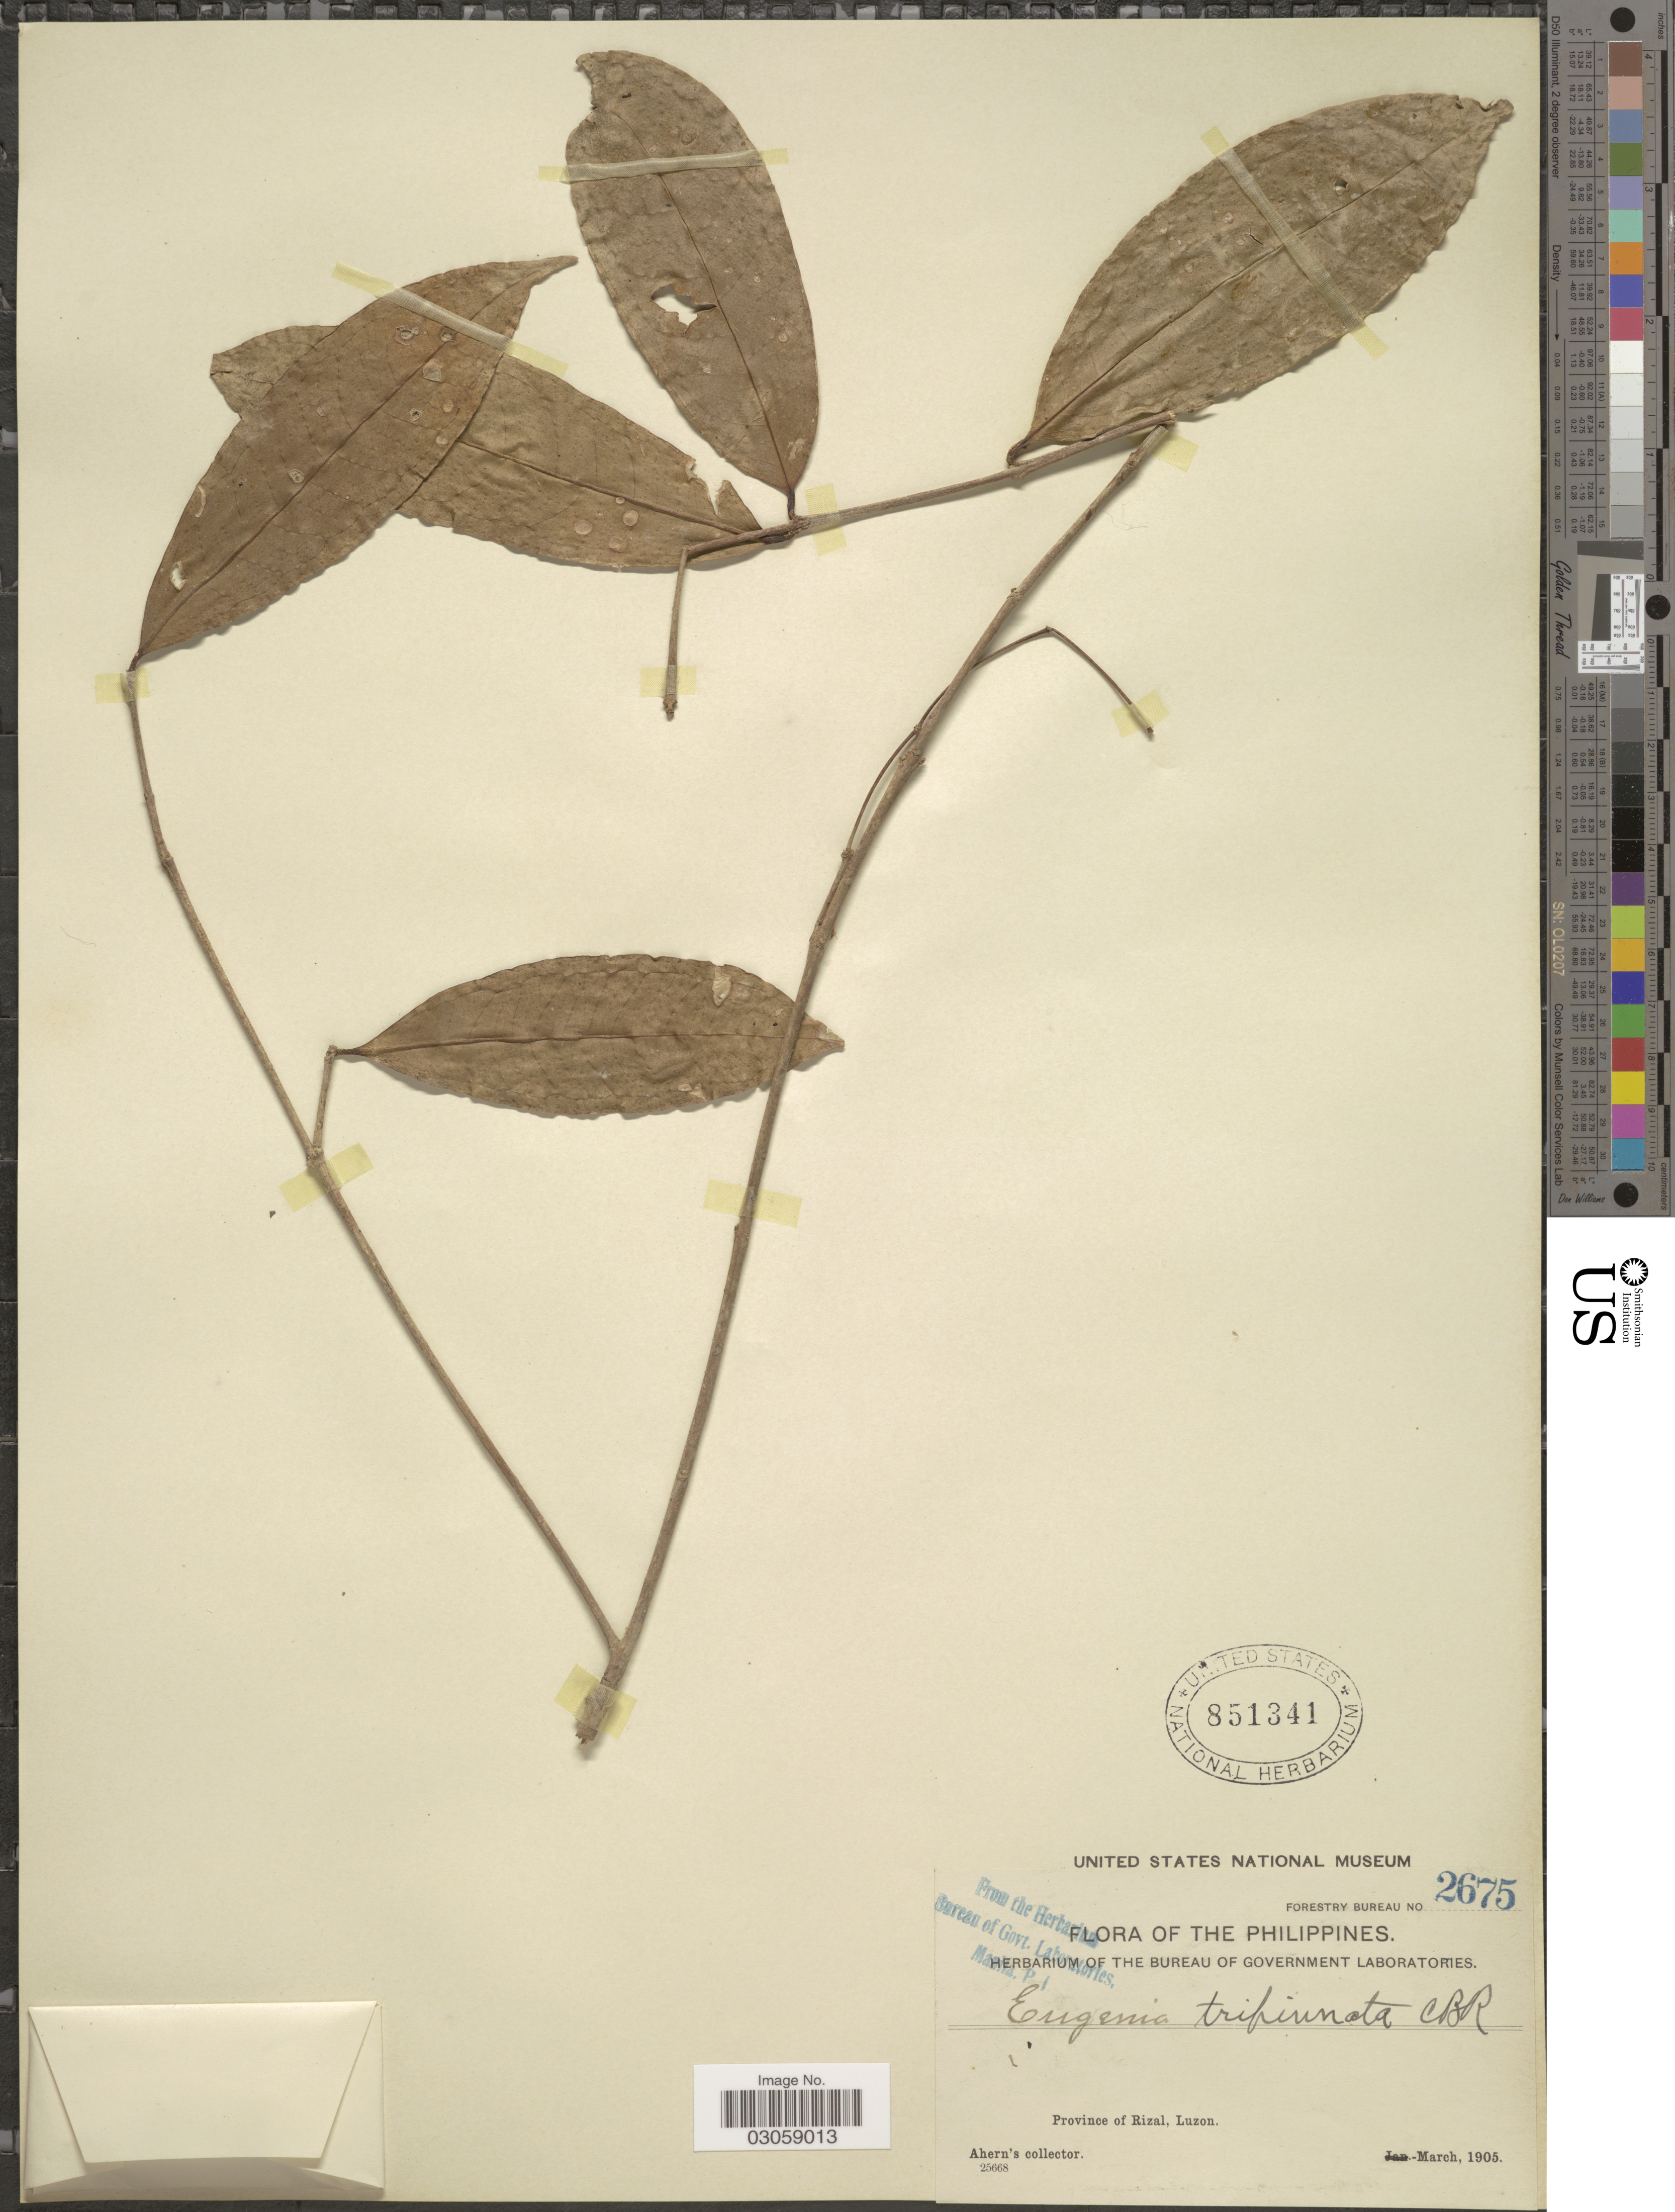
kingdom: Plantae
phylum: Tracheophyta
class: Magnoliopsida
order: Myrtales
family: Myrtaceae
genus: Syzygium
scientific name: Syzygium tripinnatum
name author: (Blanco) Merr.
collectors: Ahern's collector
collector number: Forestry Bureau 2675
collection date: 1905-03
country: Philippines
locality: Province of Rizal, Luzon.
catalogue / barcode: US 851341